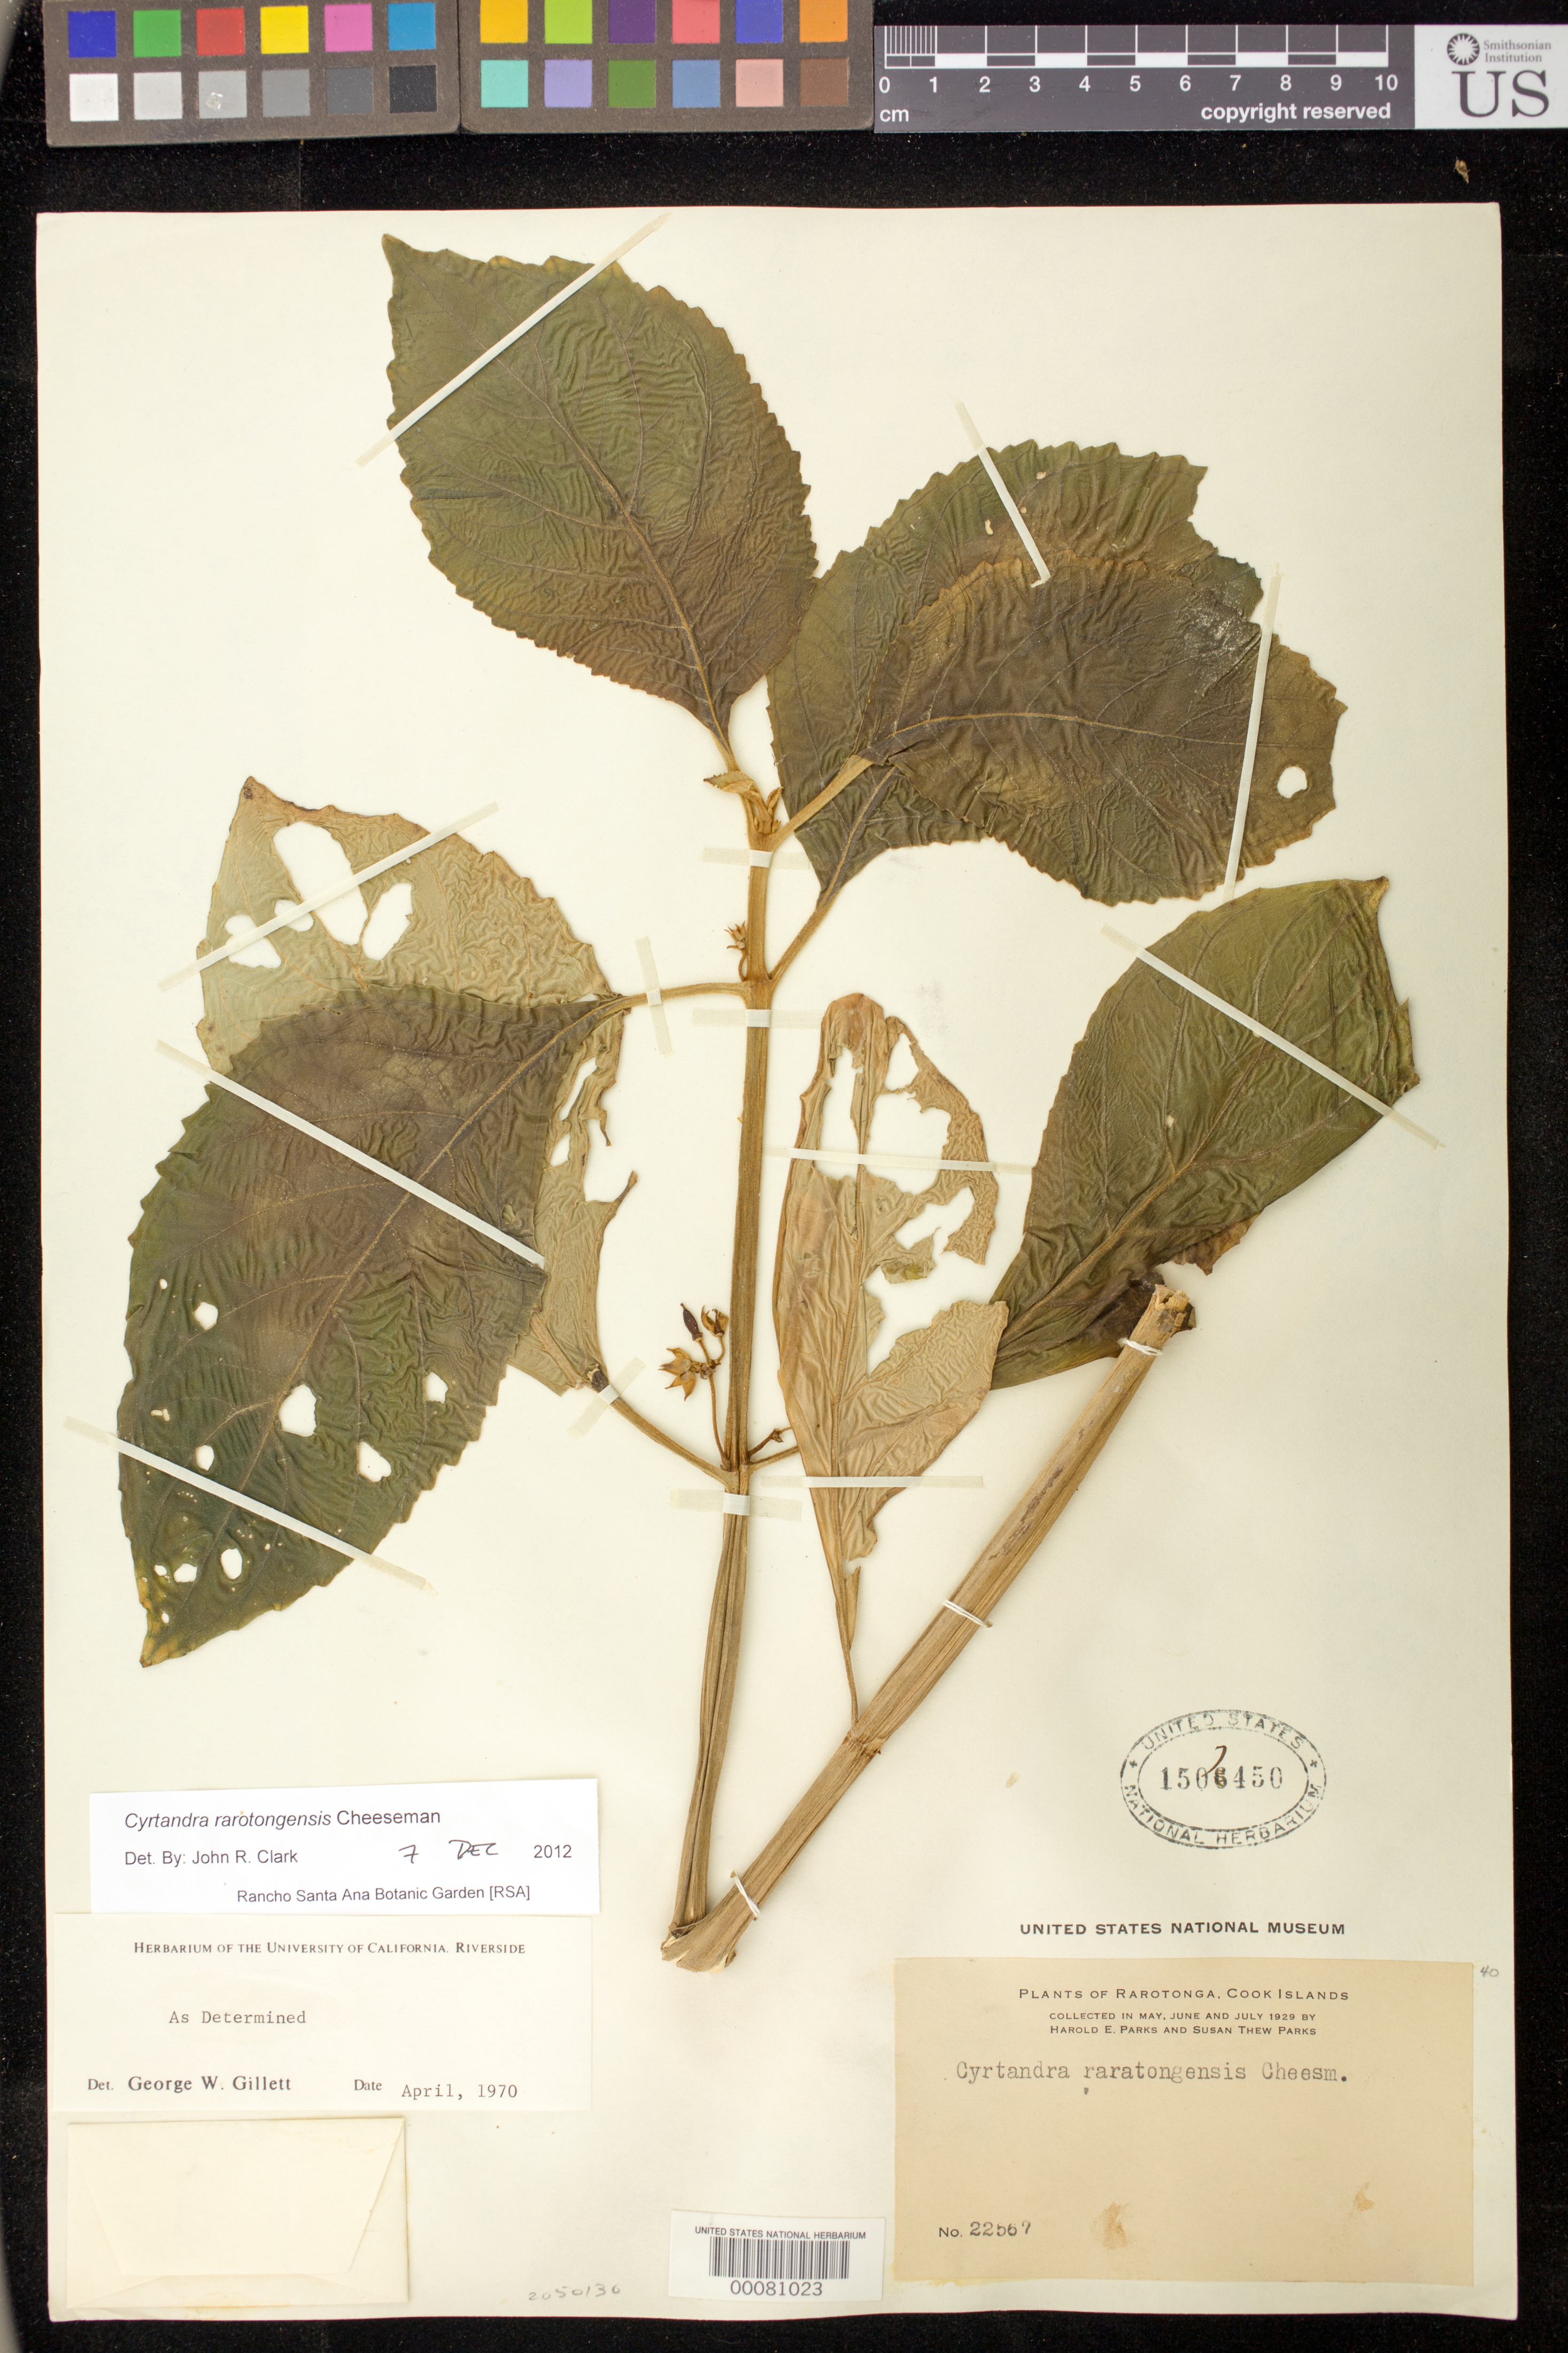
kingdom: Plantae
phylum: Tracheophyta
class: Magnoliopsida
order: Lamiales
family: Gesneriaceae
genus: Cyrtandra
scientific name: Cyrtandra rarotongensis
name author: Cheeseman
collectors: H. E. Parks & S. Parks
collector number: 22567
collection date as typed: May-Jul 1929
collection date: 1929-05/1929-07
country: Cook Islands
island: Rarotonga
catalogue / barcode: US 1507450